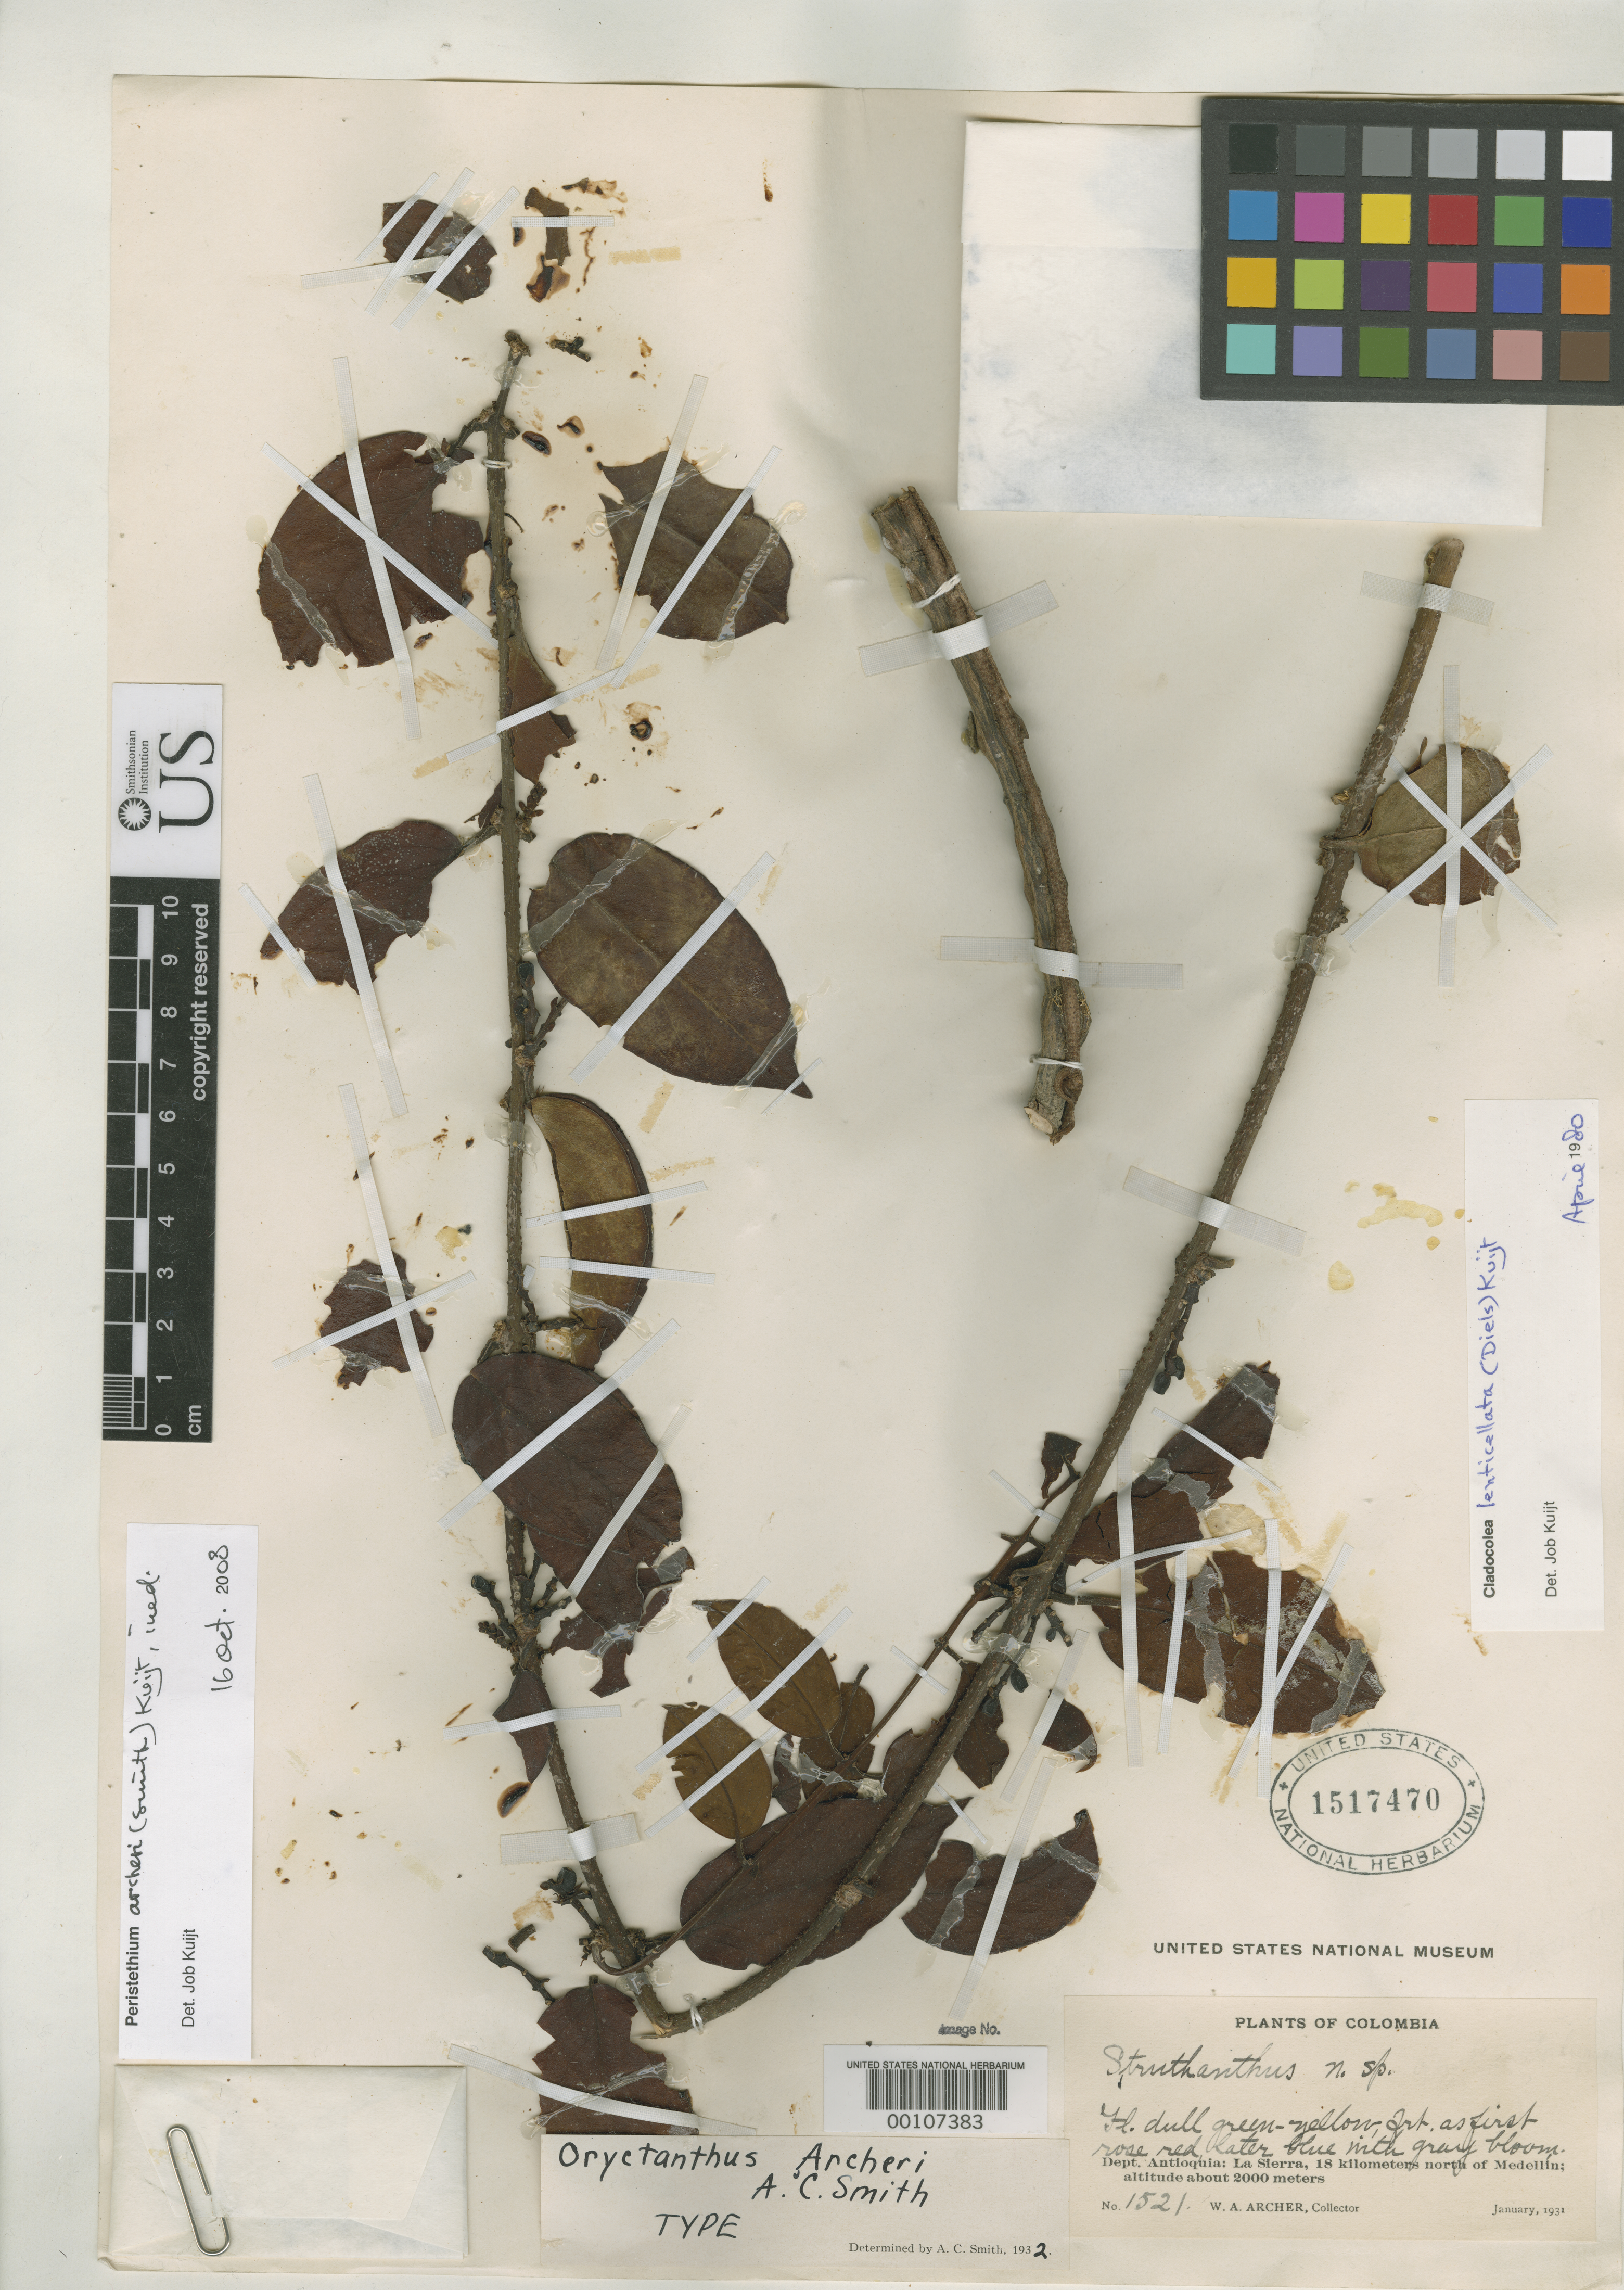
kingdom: Plantae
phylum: Tracheophyta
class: Magnoliopsida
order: Santalales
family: Loranthaceae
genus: Oryctanthus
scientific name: Oryctanthus archeri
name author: A.C. Sm.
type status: Holotype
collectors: W. A. Archer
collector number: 1521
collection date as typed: Jan 1931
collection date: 1931-01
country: Colombia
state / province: Antioquia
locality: La Sierra, 10 km N of Medellin.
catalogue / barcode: US 1517470